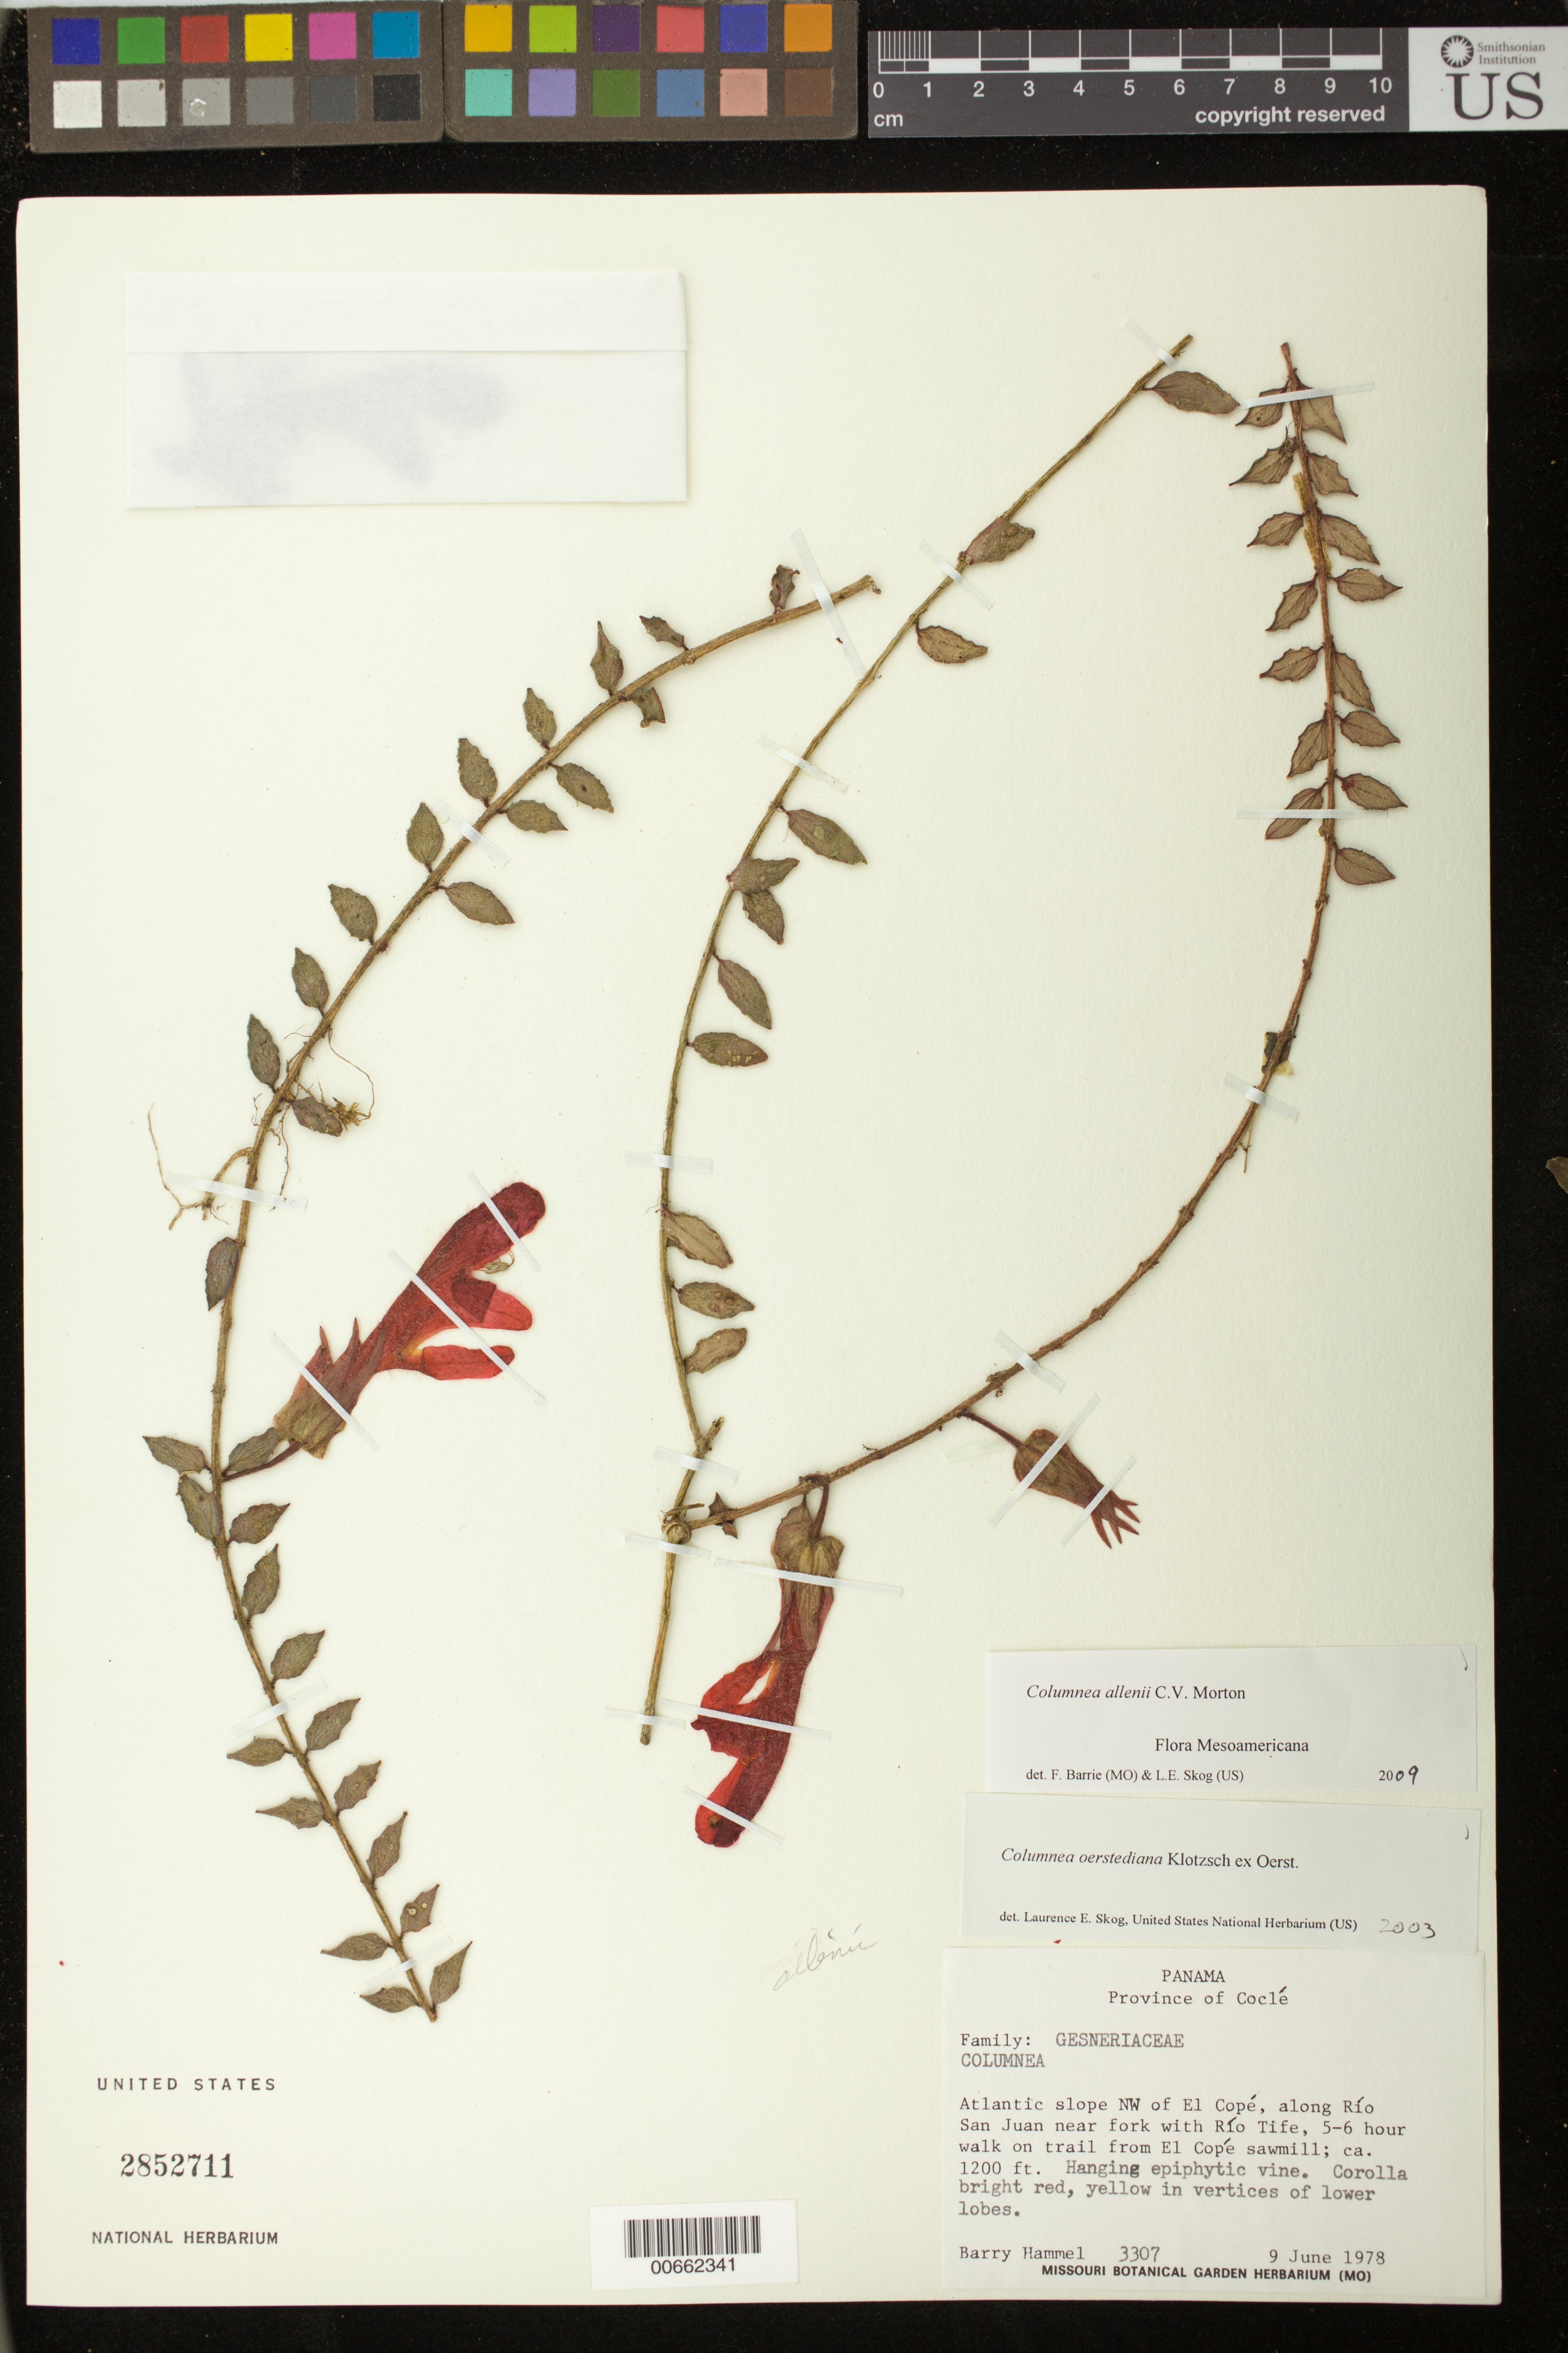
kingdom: Plantae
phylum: Tracheophyta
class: Magnoliopsida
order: Lamiales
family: Gesneriaceae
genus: Columnea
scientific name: Columnea allenii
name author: C.V. Morton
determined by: Barrie, F. R.; Skog, Laurence E.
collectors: B. Hammel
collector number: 3307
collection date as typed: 09 Jun 1978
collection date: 1978-06-09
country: Panama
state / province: Coclé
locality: Atlantic slope NW of El Copé, along Rio San Juan near fork with Rio Tife, 5-6 hour walk on trail from El Copé sawmill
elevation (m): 366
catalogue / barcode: US 2852711